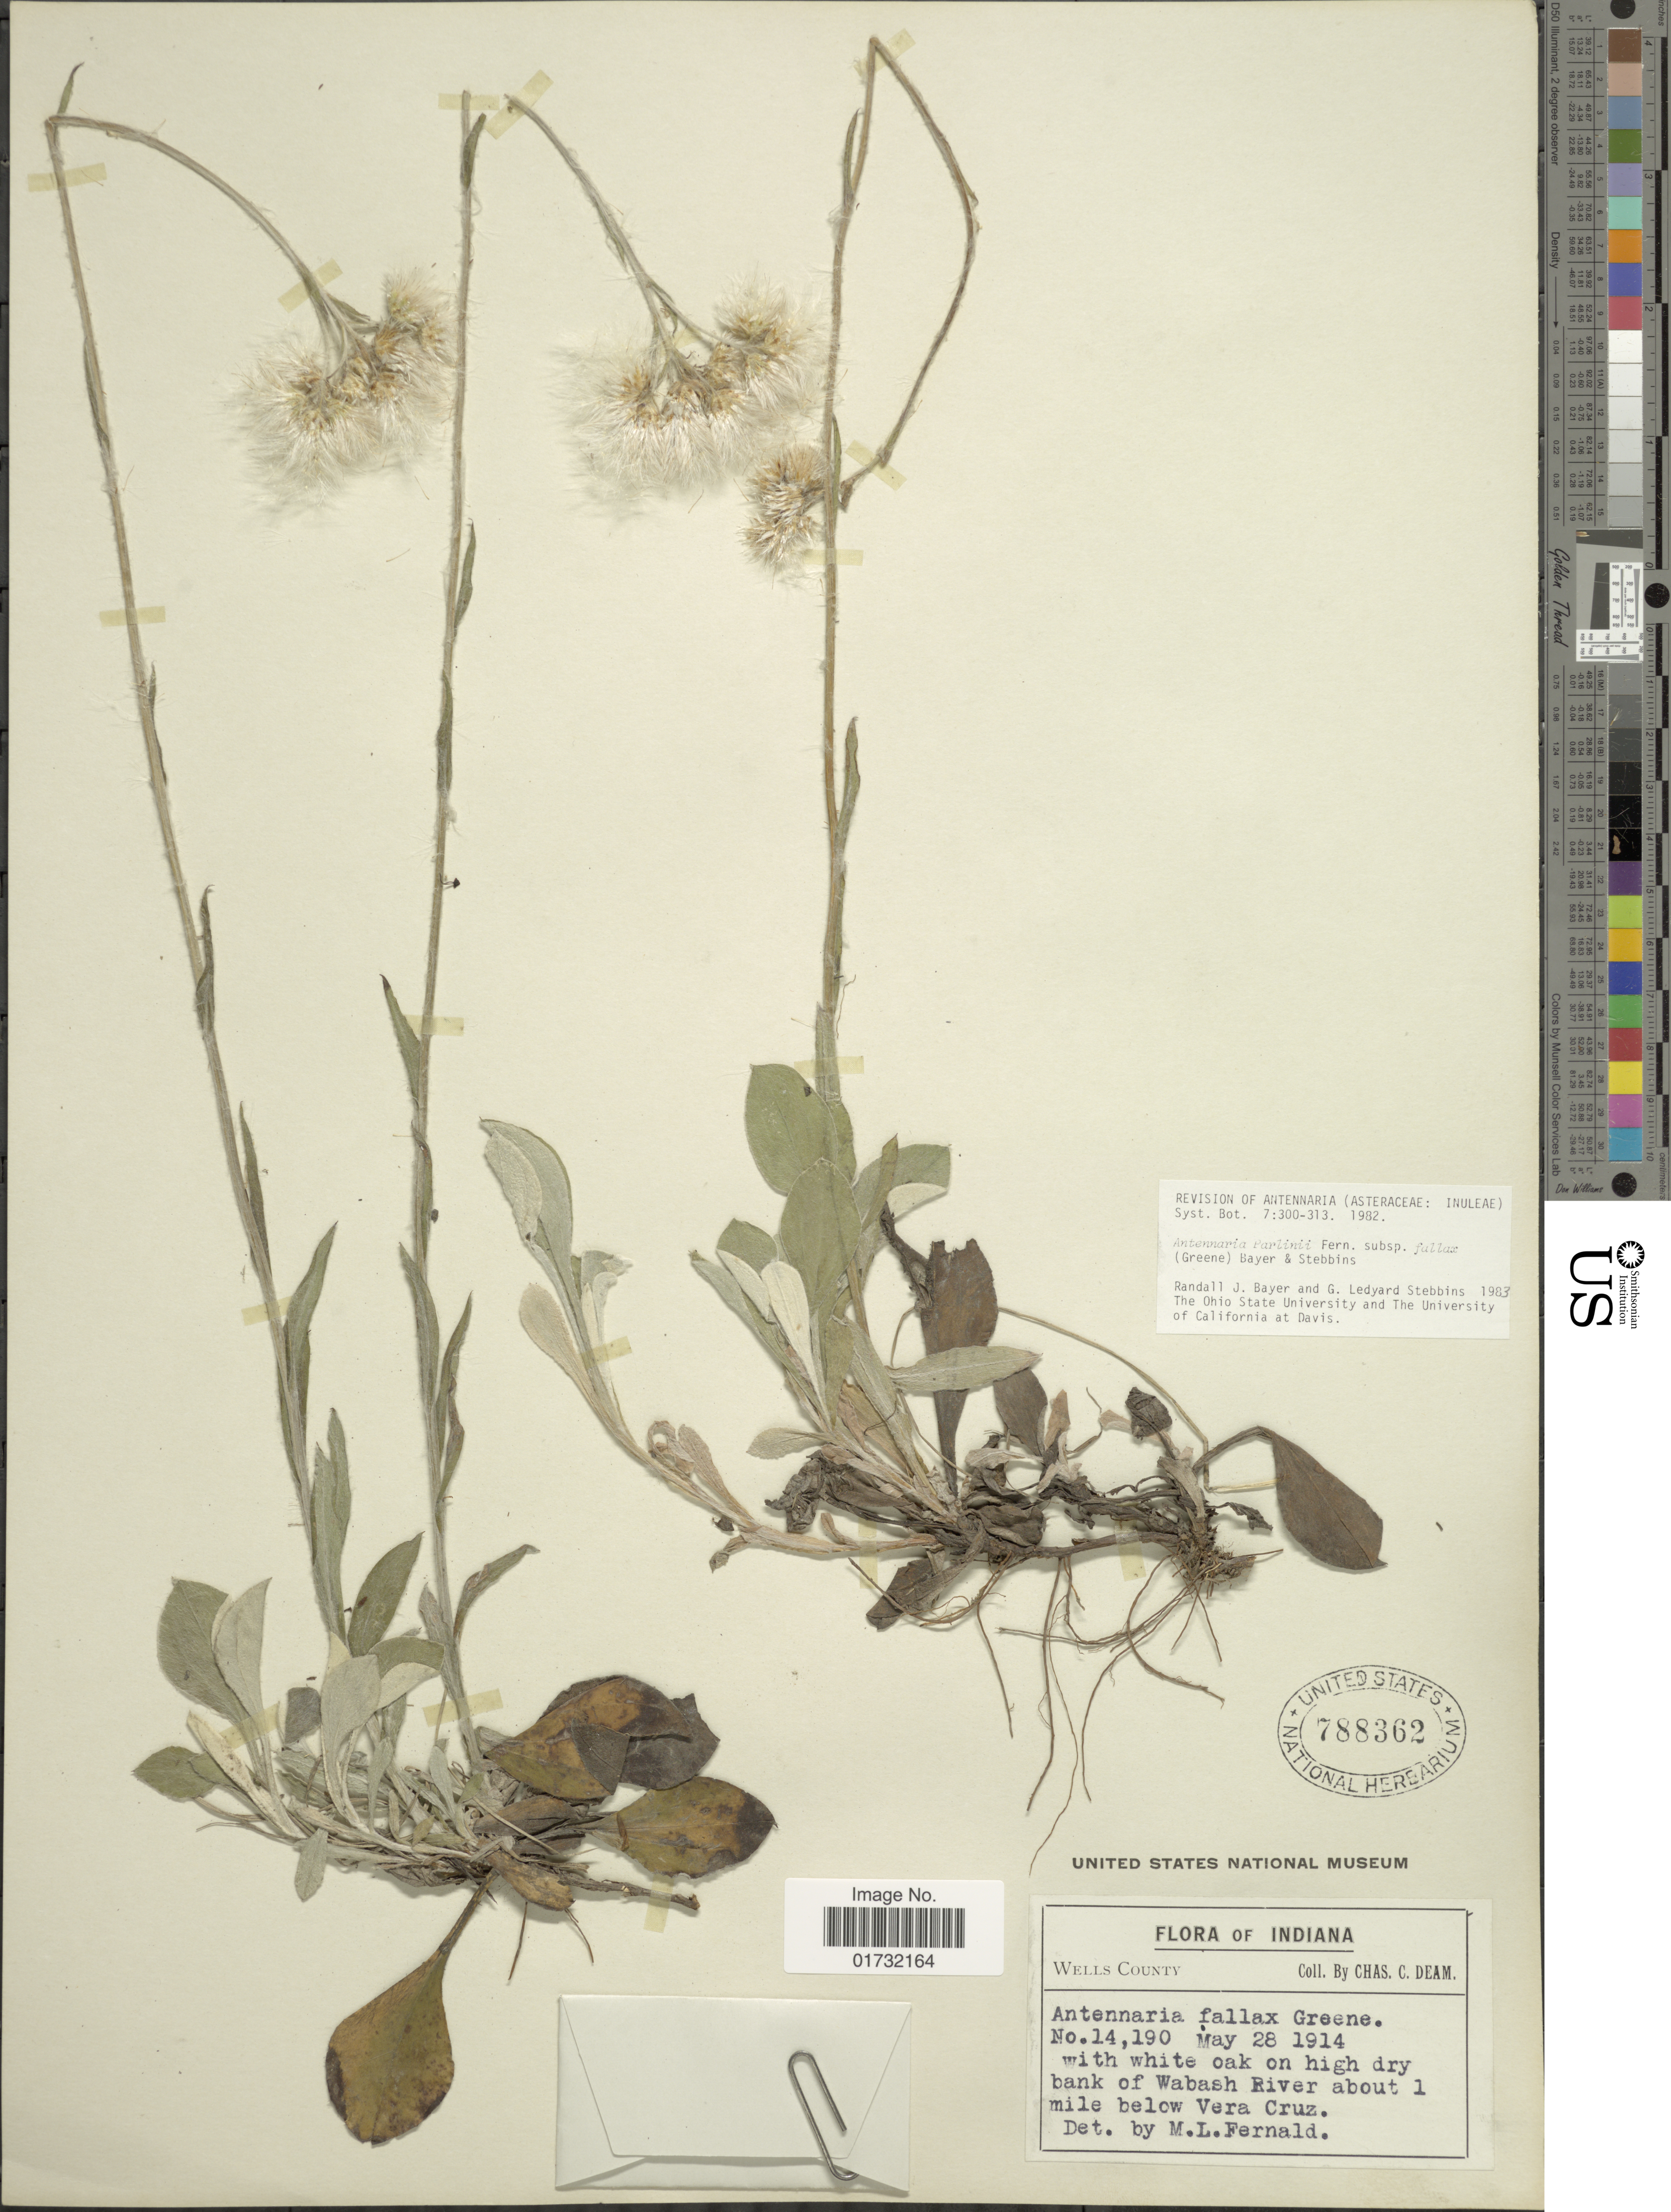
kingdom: Plantae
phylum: Tracheophyta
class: Magnoliopsida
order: Asterales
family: Asteraceae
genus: Antennaria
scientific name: Antennaria parlinii subsp. fallax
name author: (Greene) R.J. Bayer & Stebbins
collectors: C. C. Deam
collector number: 14190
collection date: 1914-05-28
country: United States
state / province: Indiana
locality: Wells County. Wabash River about 1 mile below Vera Cruz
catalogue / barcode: US 788362